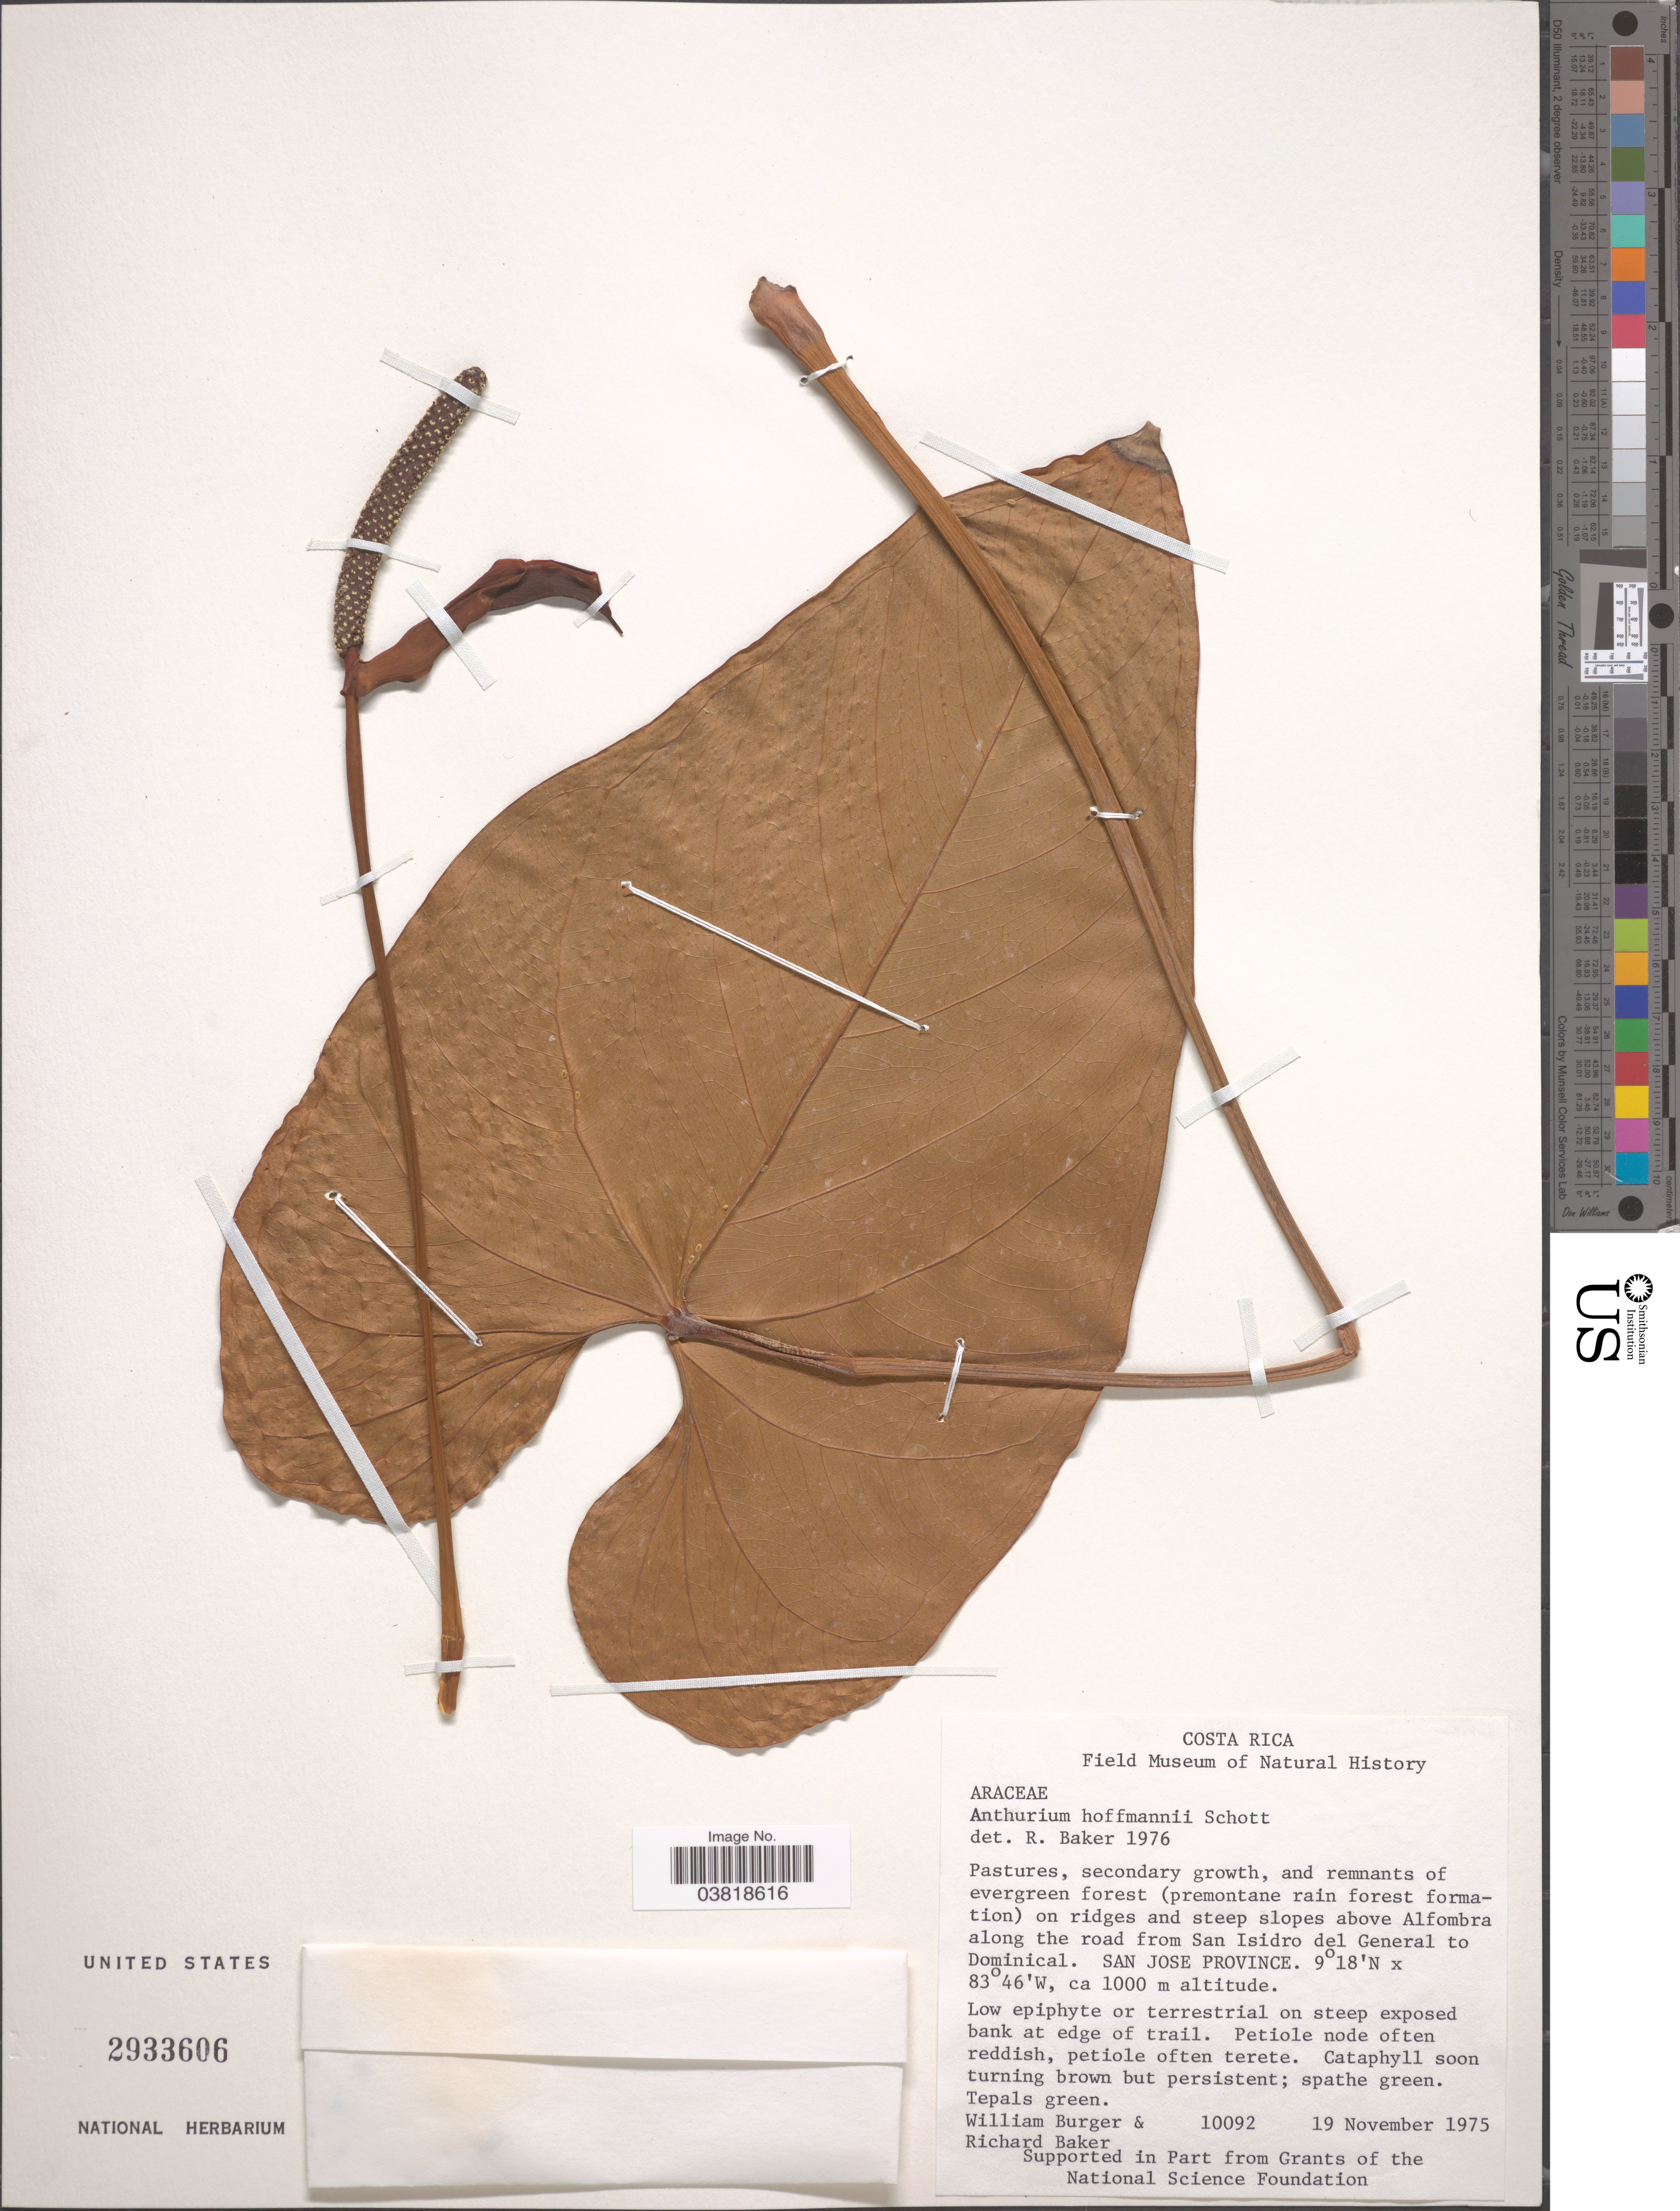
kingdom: Plantae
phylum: Tracheophyta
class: Liliopsida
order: Alismatales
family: Araceae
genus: Anthurium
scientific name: Anthurium hoffmanni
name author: Schott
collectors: W. Burger & R. A. Baker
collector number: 10092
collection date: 1975-11-19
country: Costa Rica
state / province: San José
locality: On ridges and steep slopes above Alfombra along the road from San Isidro del General to Dominical.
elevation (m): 1000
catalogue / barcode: US 2933606